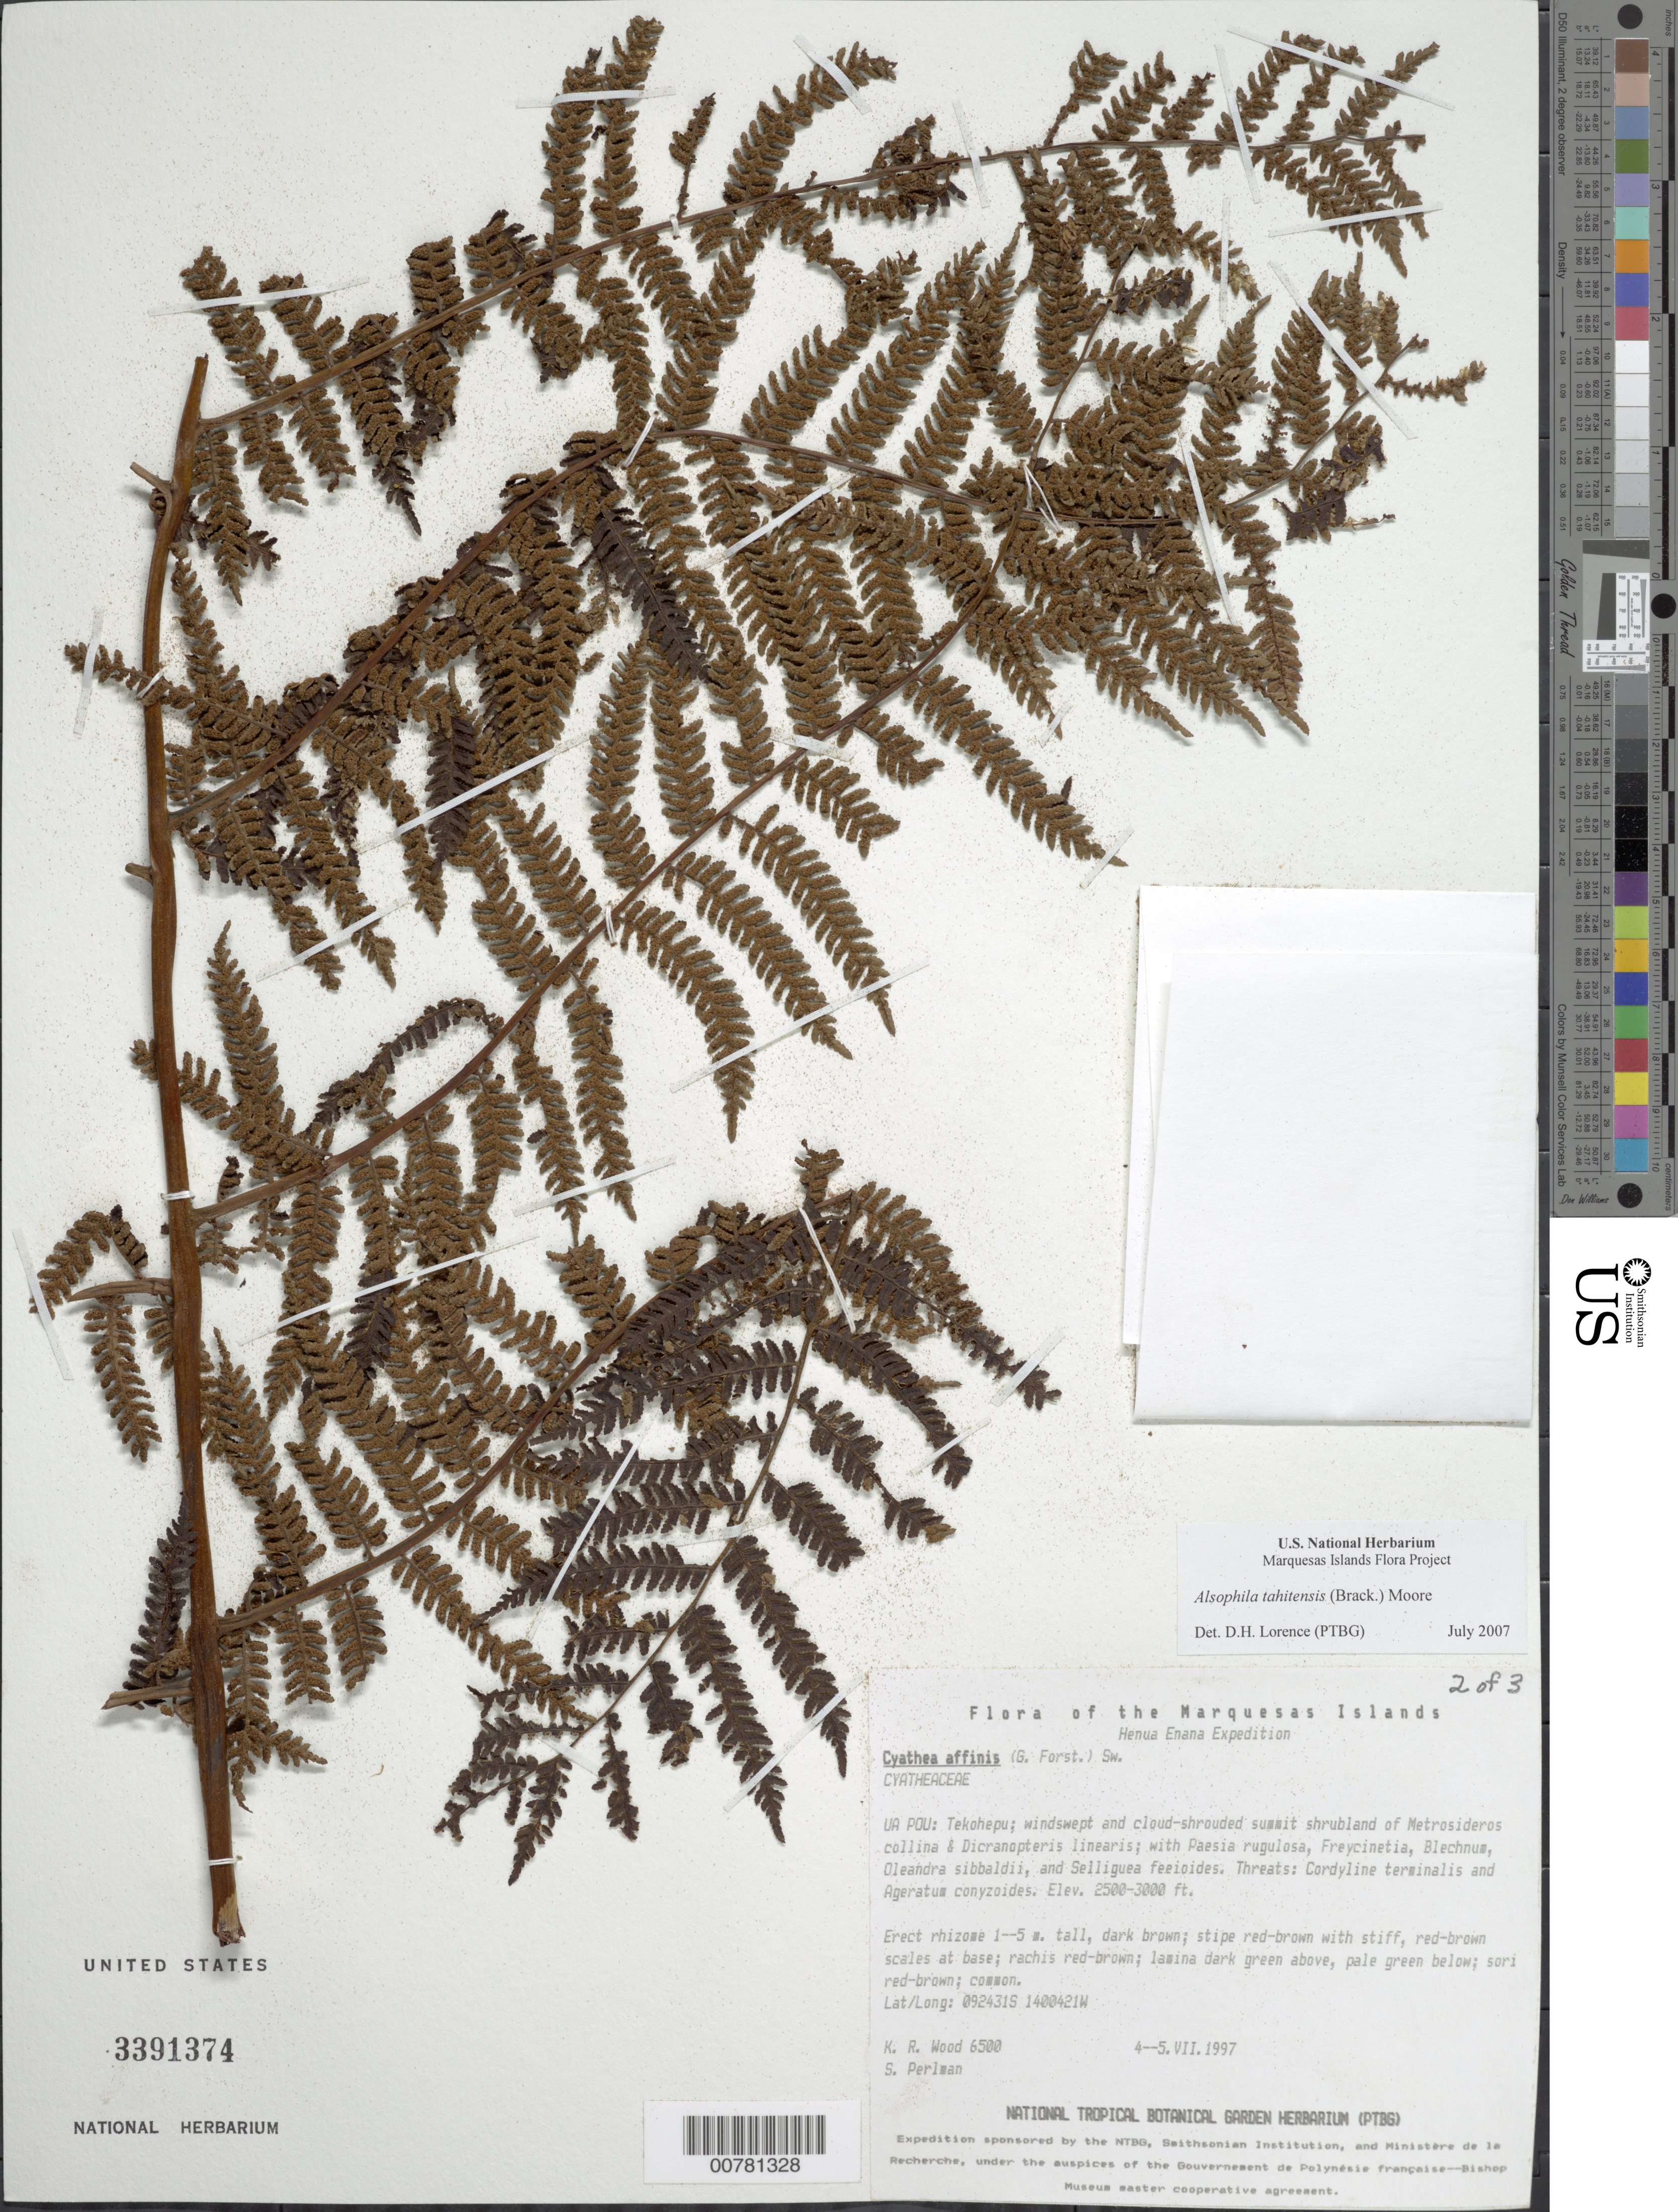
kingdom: Plantae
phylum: Tracheophyta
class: Polypodiopsida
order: Cyatheales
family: Cyatheaceae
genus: Alsophila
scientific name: Alsophila tahitensis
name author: Brack. in Wilkes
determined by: Lorence, David H., (PTBG), National Tropical Botanical Garden (UNITED STATES)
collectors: K. R. Wood & S. P. Perlman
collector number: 6500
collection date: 1997-07-04/1997-07-05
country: French Polynesia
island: Ua Pou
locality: Tekohepo, summit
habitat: Shrubland of Metrosideros collina - Dicranopteris linearis; windswept and cloud shrouded; common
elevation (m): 762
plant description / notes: Cordyline terminalis, Ageratum conyzoides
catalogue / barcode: US 3391374